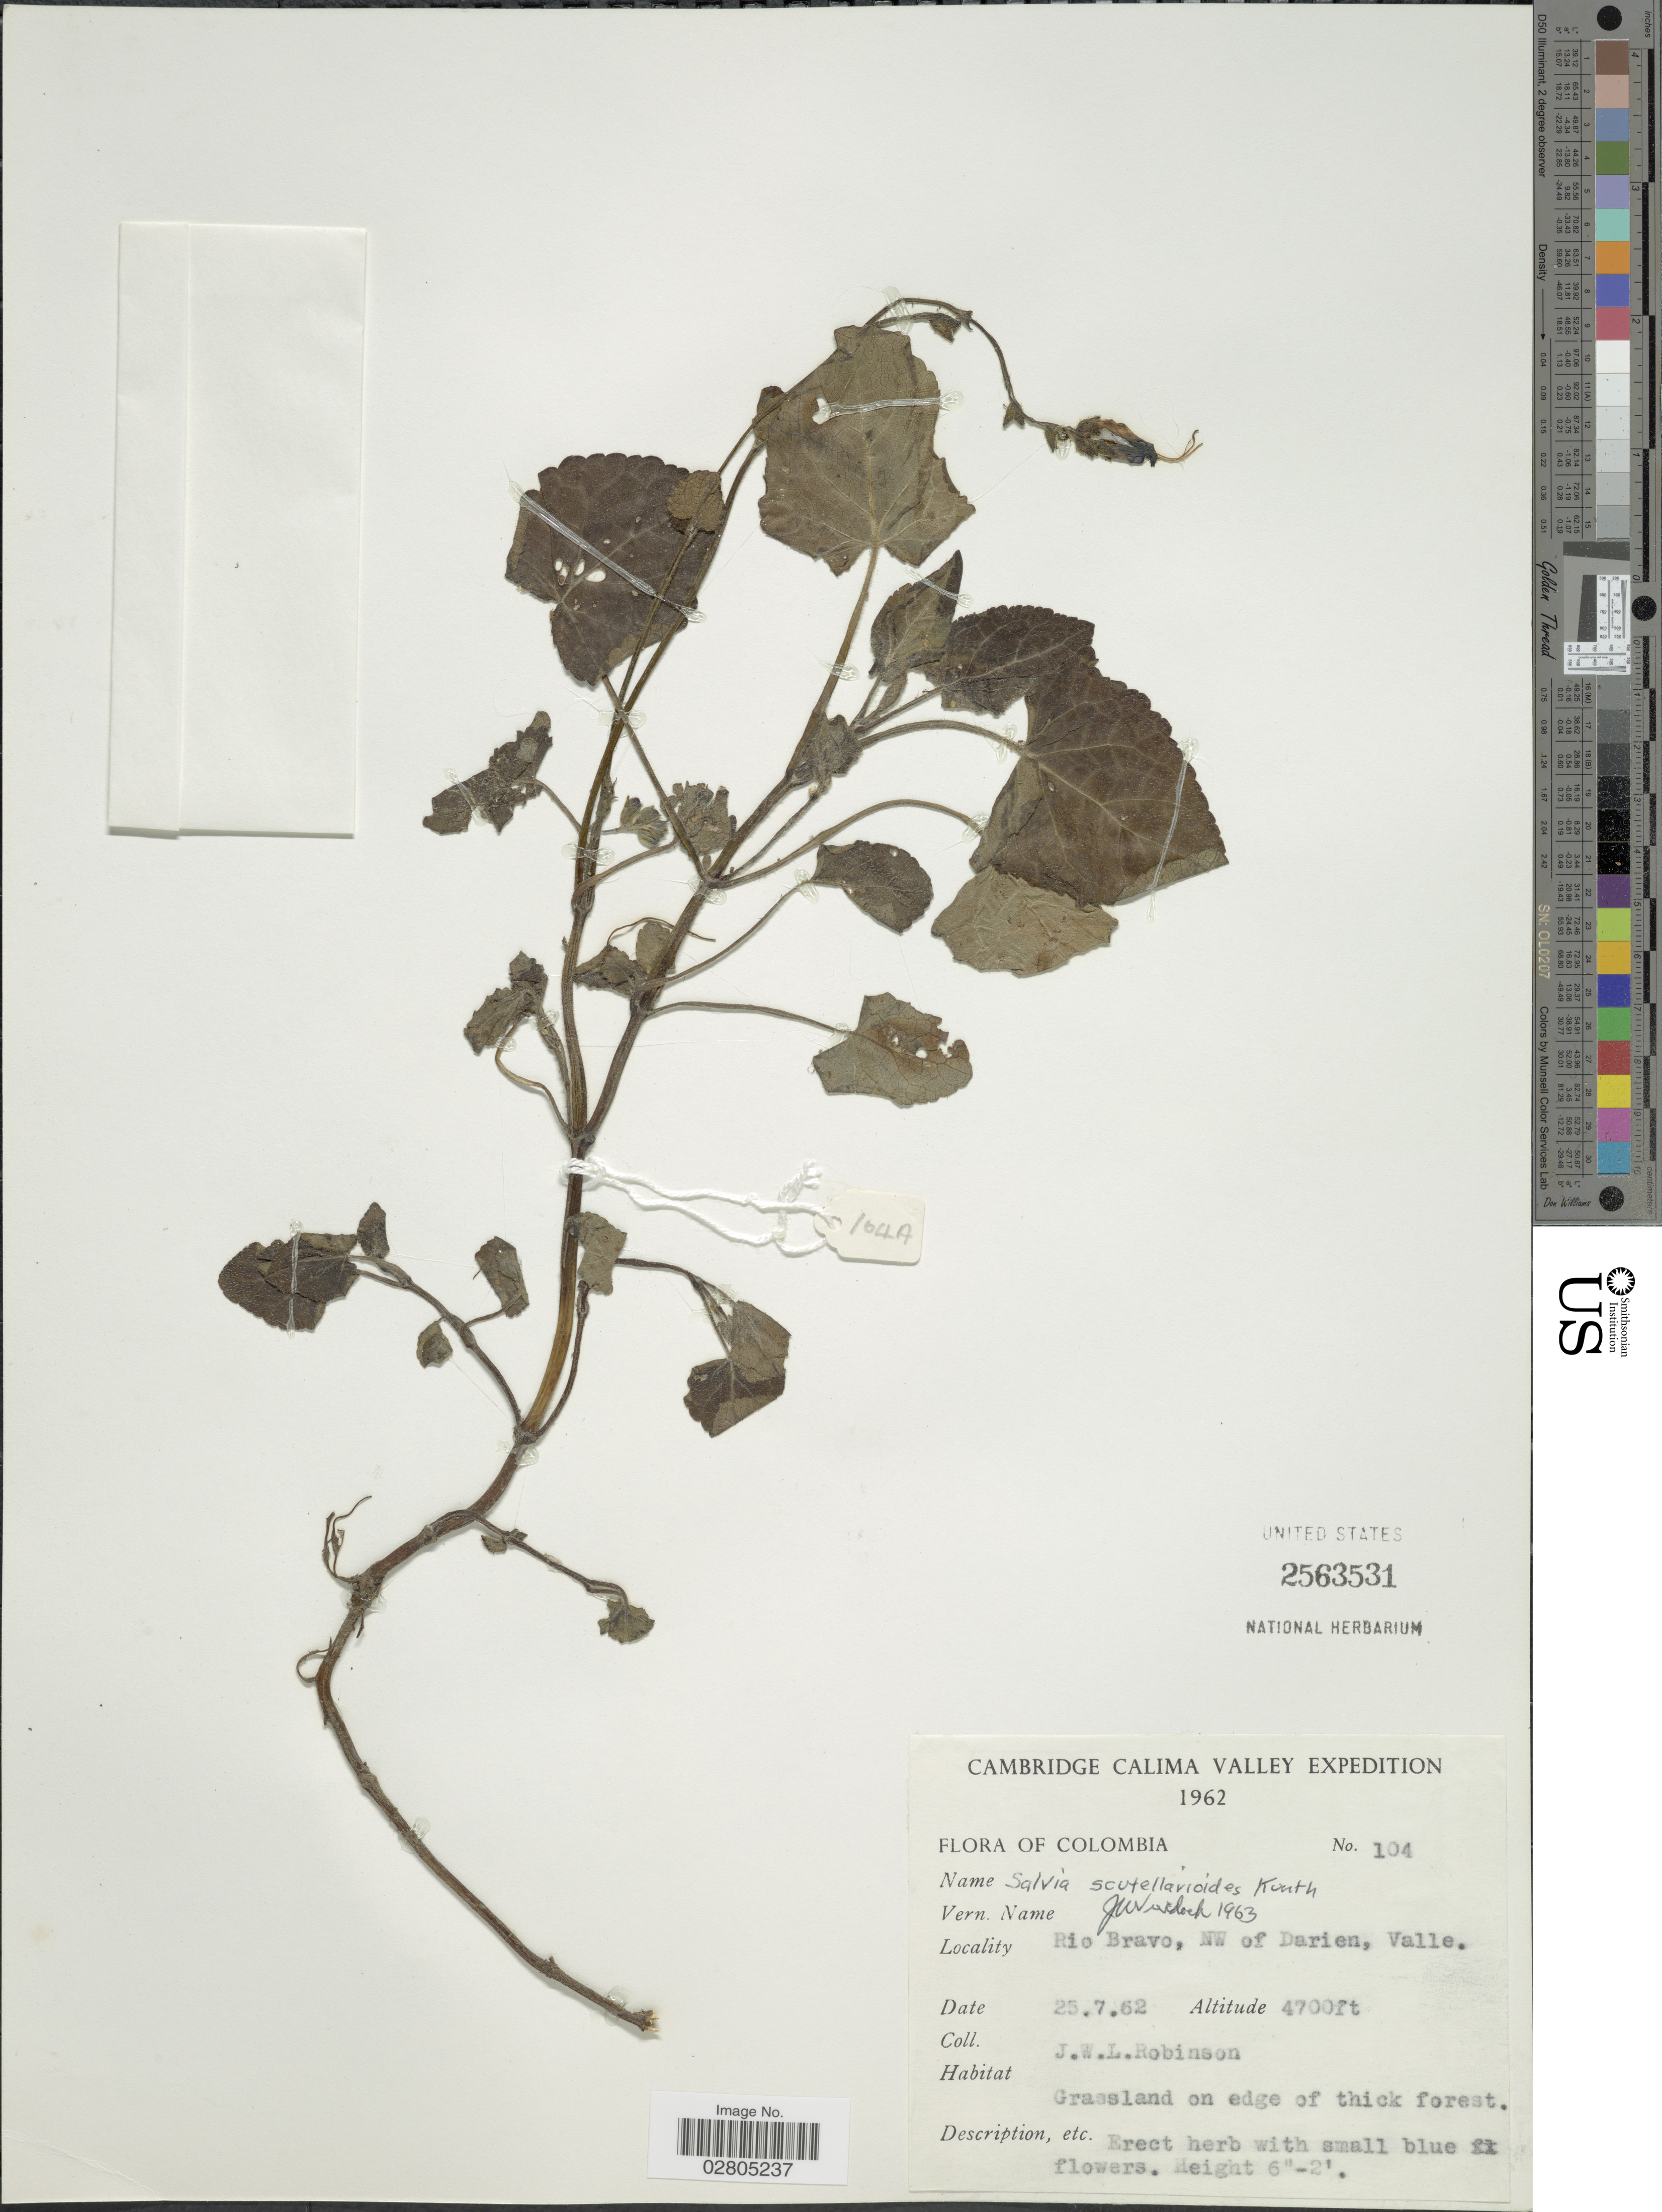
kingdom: Plantae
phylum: Tracheophyta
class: Magnoliopsida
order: Lamiales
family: Lamiaceae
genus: Salvia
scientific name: Salvia scutellarioides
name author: Kunth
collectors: J. W. Robinson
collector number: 104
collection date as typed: Transcribed d/m/y: 25/7/62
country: Colombia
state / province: Valle del Cauca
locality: Rio Bravo, NW of Darien, Valle.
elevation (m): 1433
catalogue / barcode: US 2563531